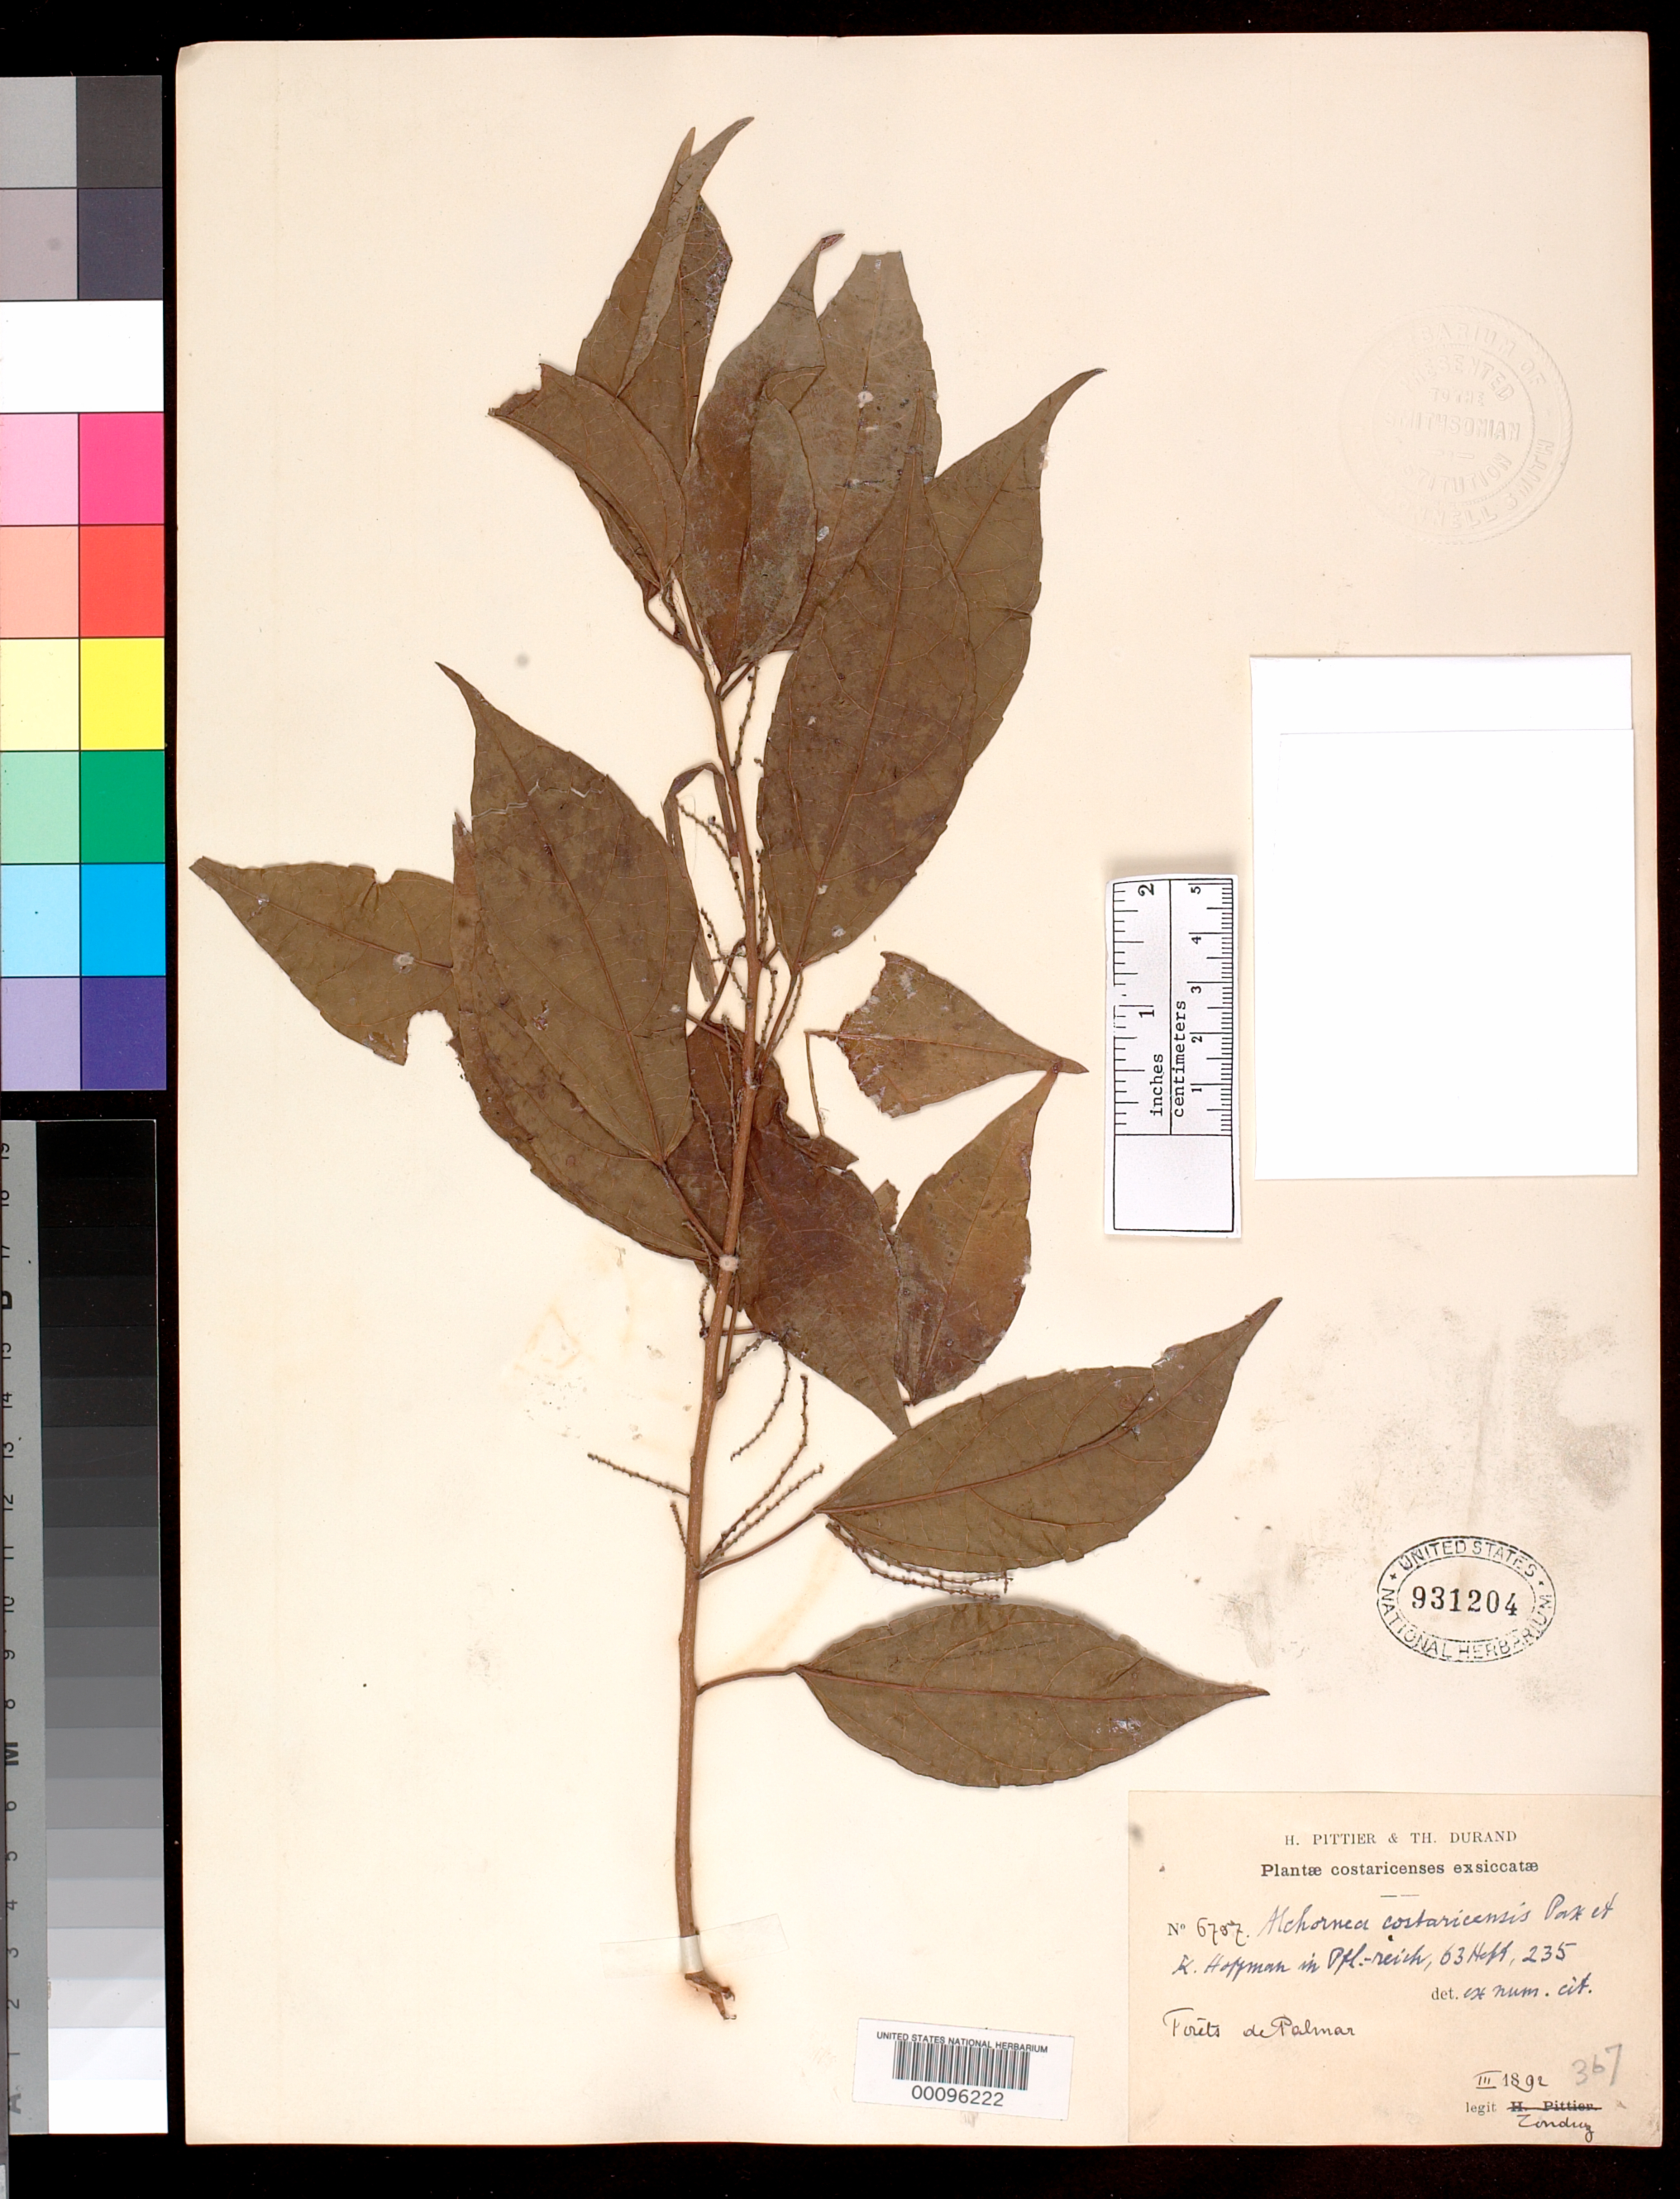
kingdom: Plantae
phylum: Tracheophyta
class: Magnoliopsida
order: Malpighiales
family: Euphorbiaceae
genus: Alchornea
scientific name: Alchornea costaricensis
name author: Pax & K. Hoffm. in Engl.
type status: Isotype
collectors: A. Tonduz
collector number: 6757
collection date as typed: Mar 1892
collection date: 1892-03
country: Costa Rica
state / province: Alajuela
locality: Forets de Palamar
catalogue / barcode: US 931204